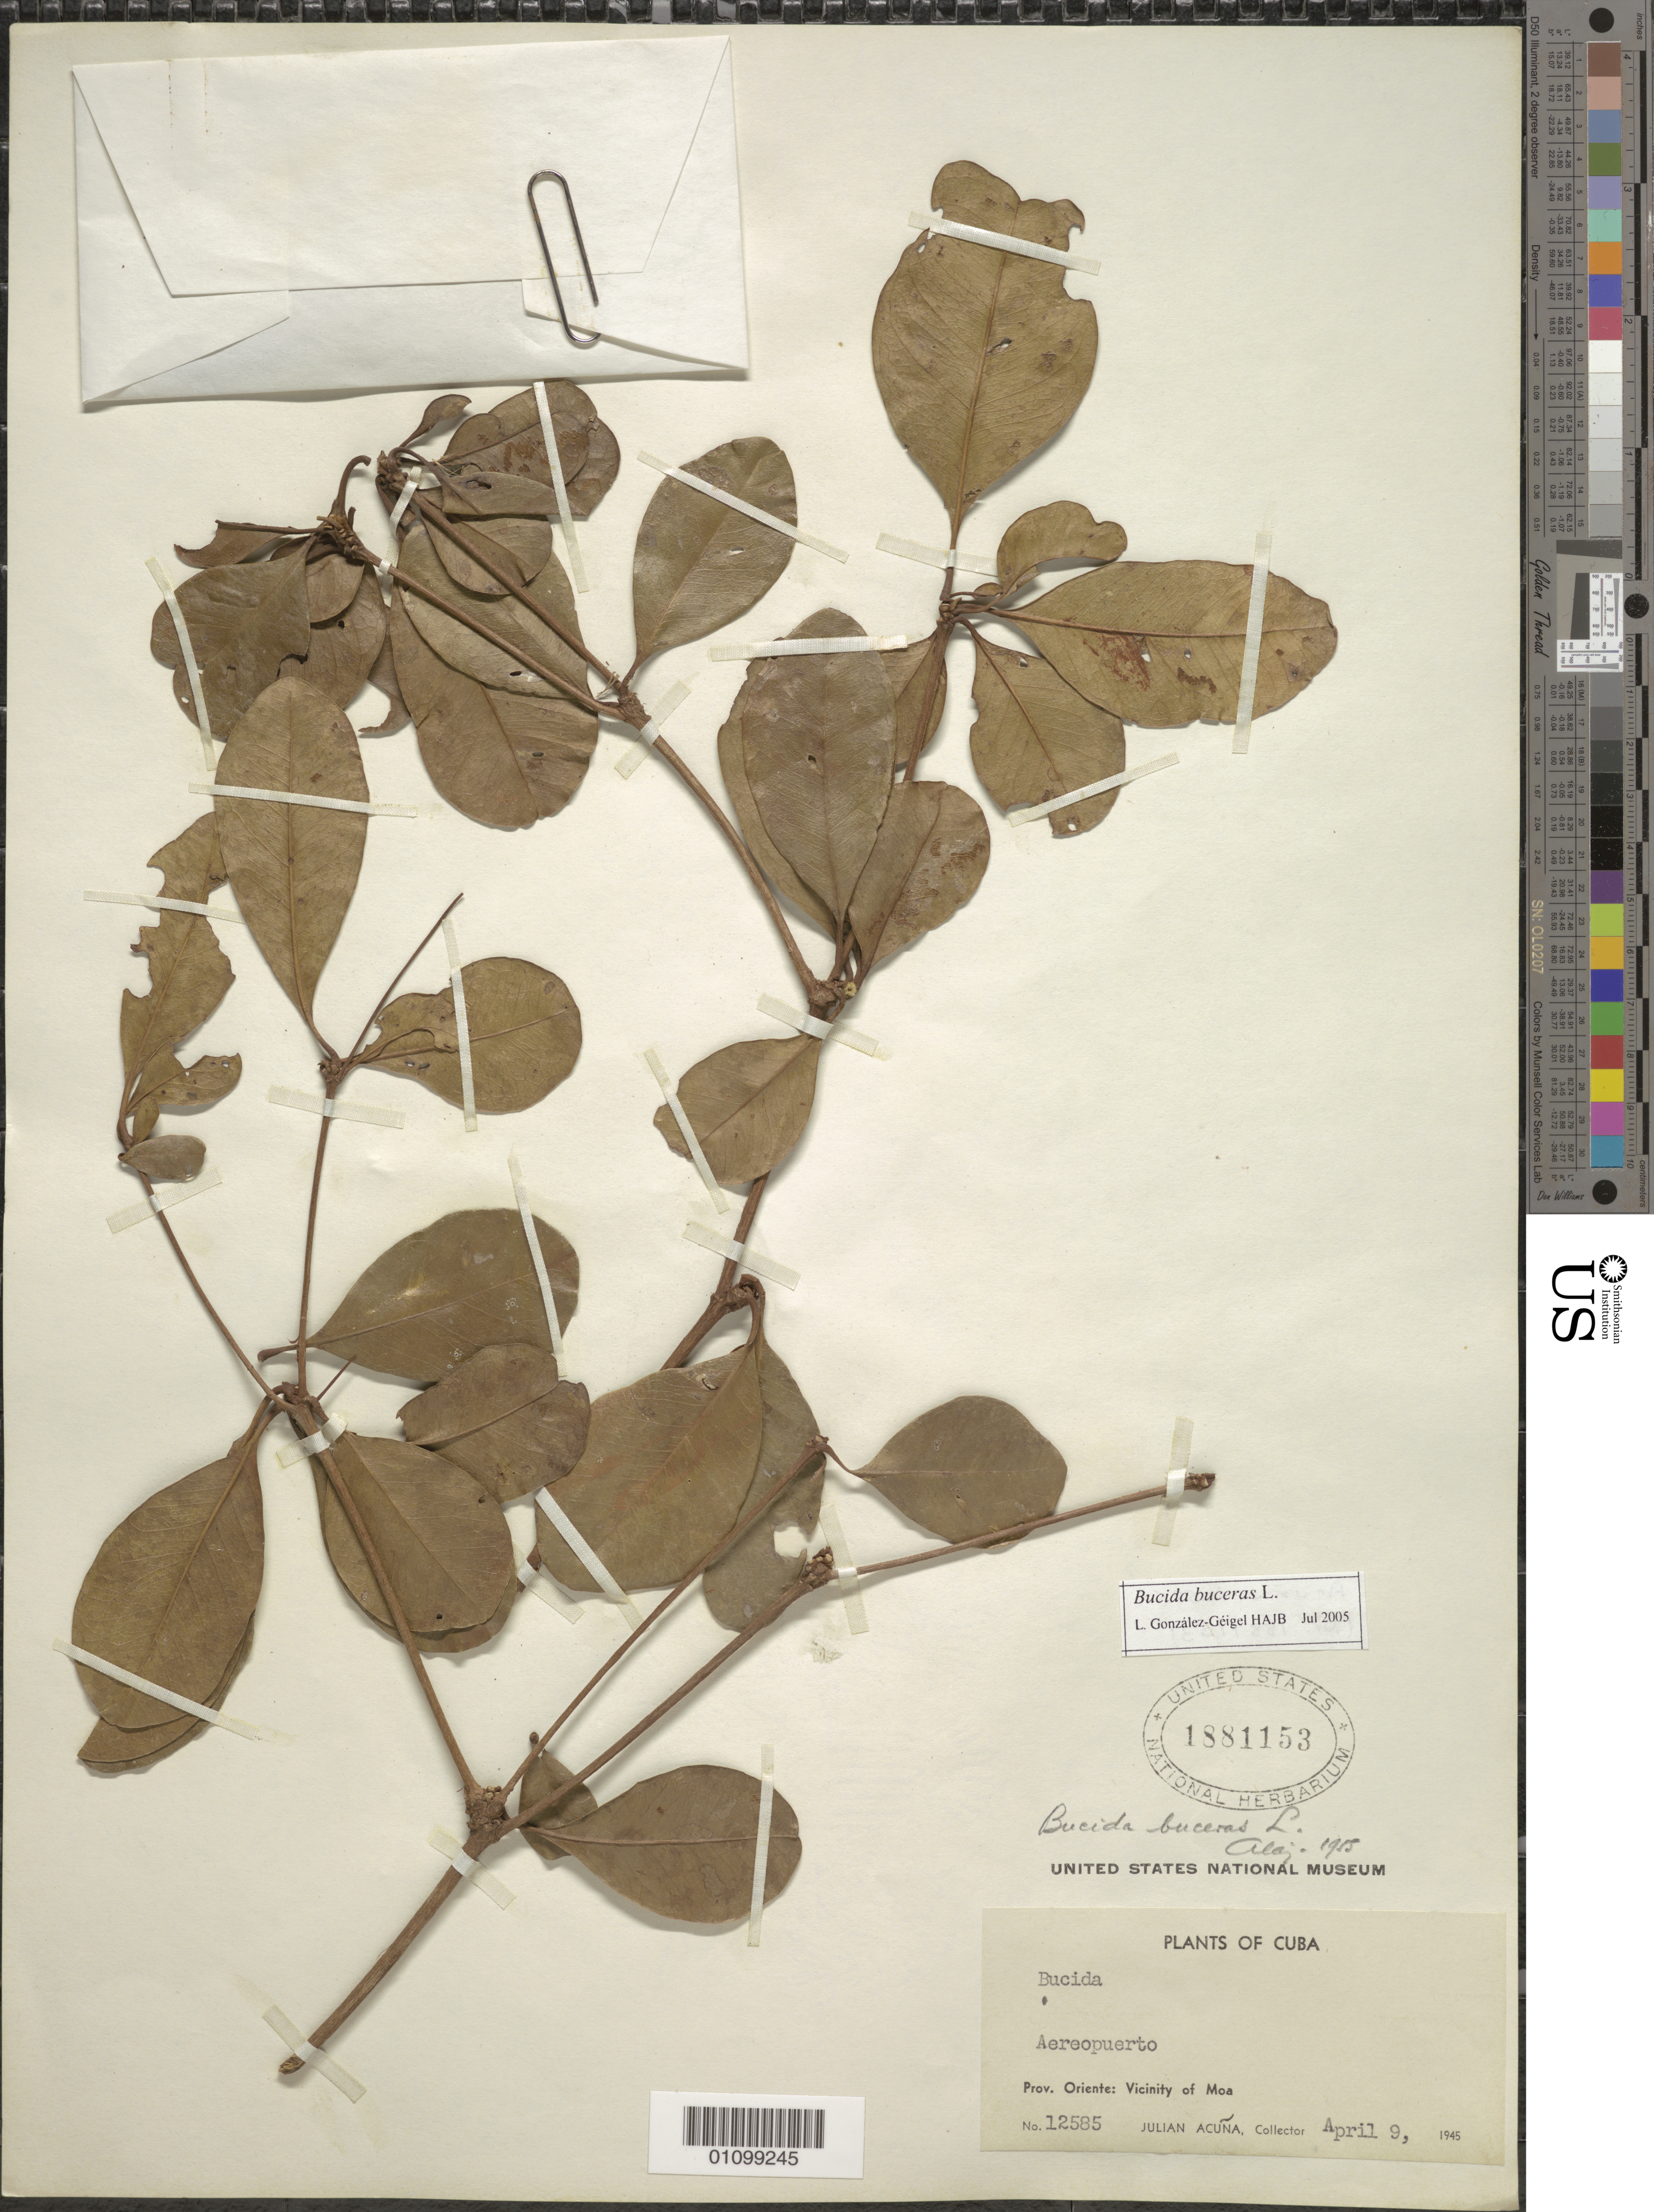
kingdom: Plantae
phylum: Tracheophyta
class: Magnoliopsida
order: Myrtales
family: Combretaceae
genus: Terminalia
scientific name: Terminalia buceras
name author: (L.) C. Wright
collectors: J. Acuña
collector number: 12585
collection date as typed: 09 Apr 1945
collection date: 1945-04-09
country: Cuba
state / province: Holguín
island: Cuba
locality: Vicinity of Moa [Oriente] Aereopuerto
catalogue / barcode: US 1881153